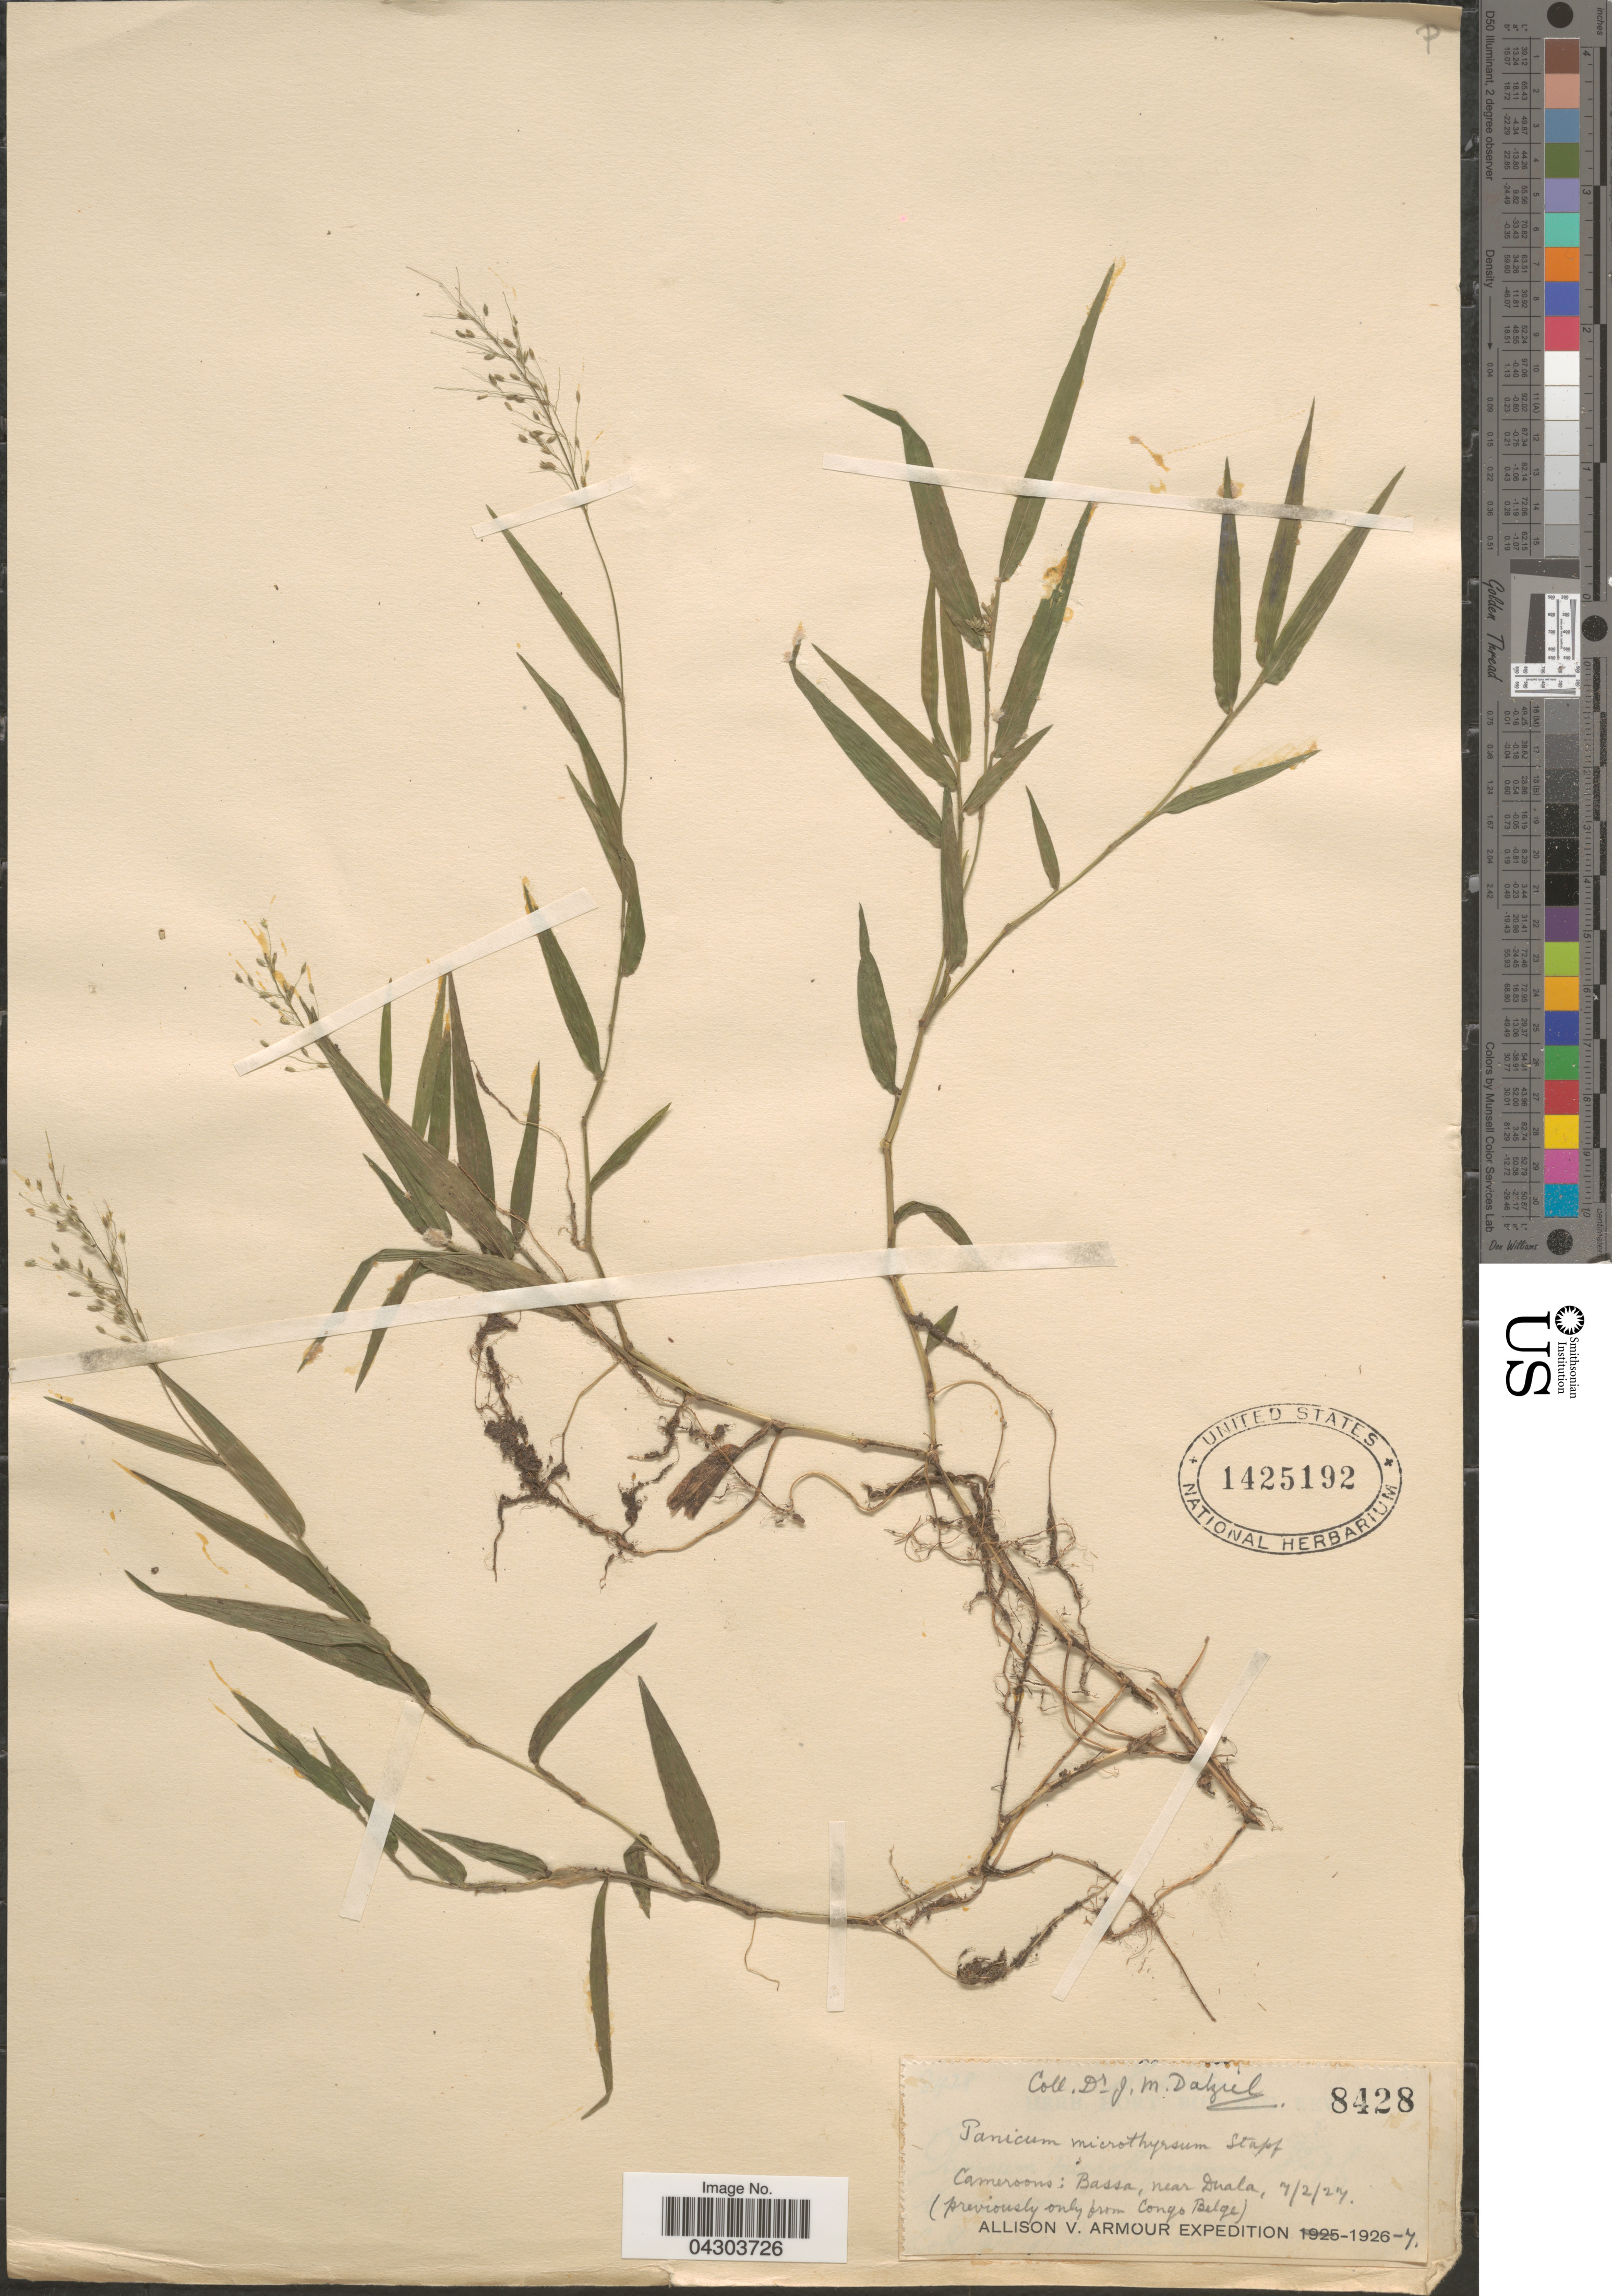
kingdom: Plantae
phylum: Tracheophyta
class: Liliopsida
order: Poales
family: Poaceae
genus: Panicum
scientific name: Panicum mueense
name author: Vanderyst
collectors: J. Dalziel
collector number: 8428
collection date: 1927-02-07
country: Cameroon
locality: Cameroons: Bassa. near Duala). Allison V. Armour Expedition 1926-7.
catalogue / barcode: US 1425192